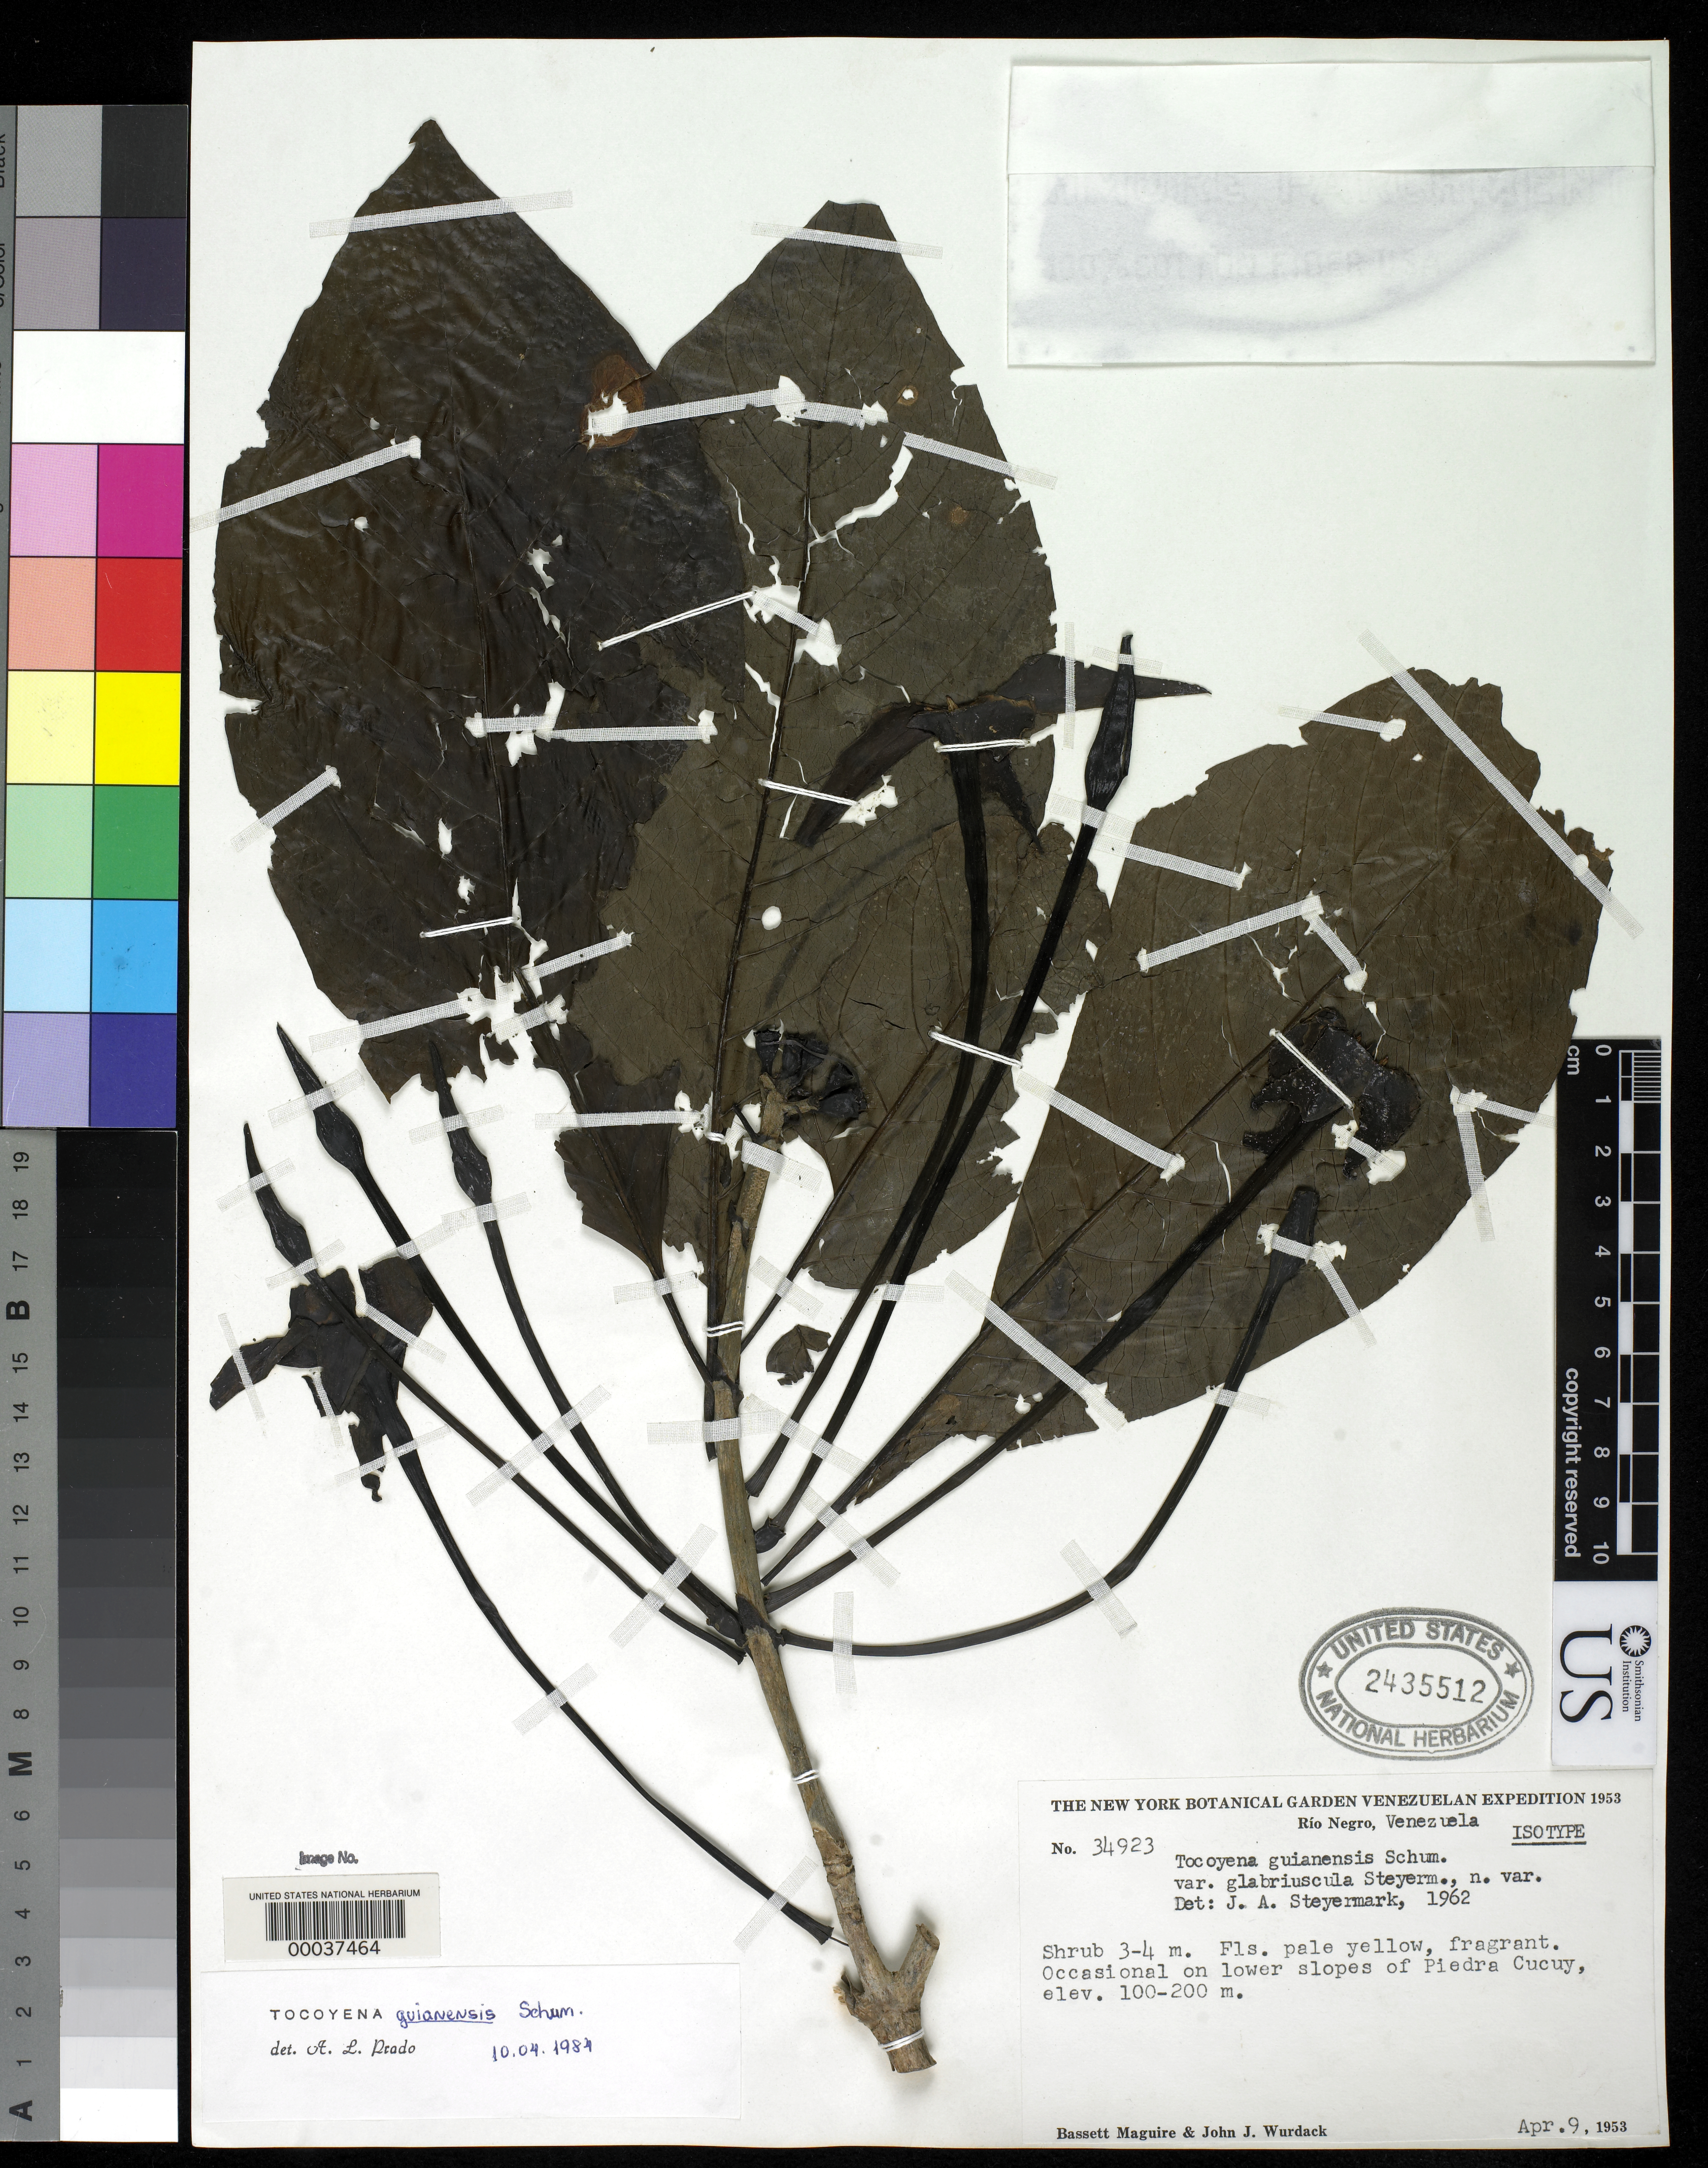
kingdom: Plantae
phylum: Tracheophyta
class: Magnoliopsida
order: Gentianales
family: Rubiaceae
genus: Tocoyena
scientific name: Tocoyena guianensis var. glabriuscula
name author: Steyerm.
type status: Isotype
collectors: B. Maguire & J. J. Wurdack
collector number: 34923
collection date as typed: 09 Apr 1953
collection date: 1953-04-09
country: Venezuela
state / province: Amazonas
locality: Piedra Cucuy.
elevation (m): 100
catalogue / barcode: US 2435512